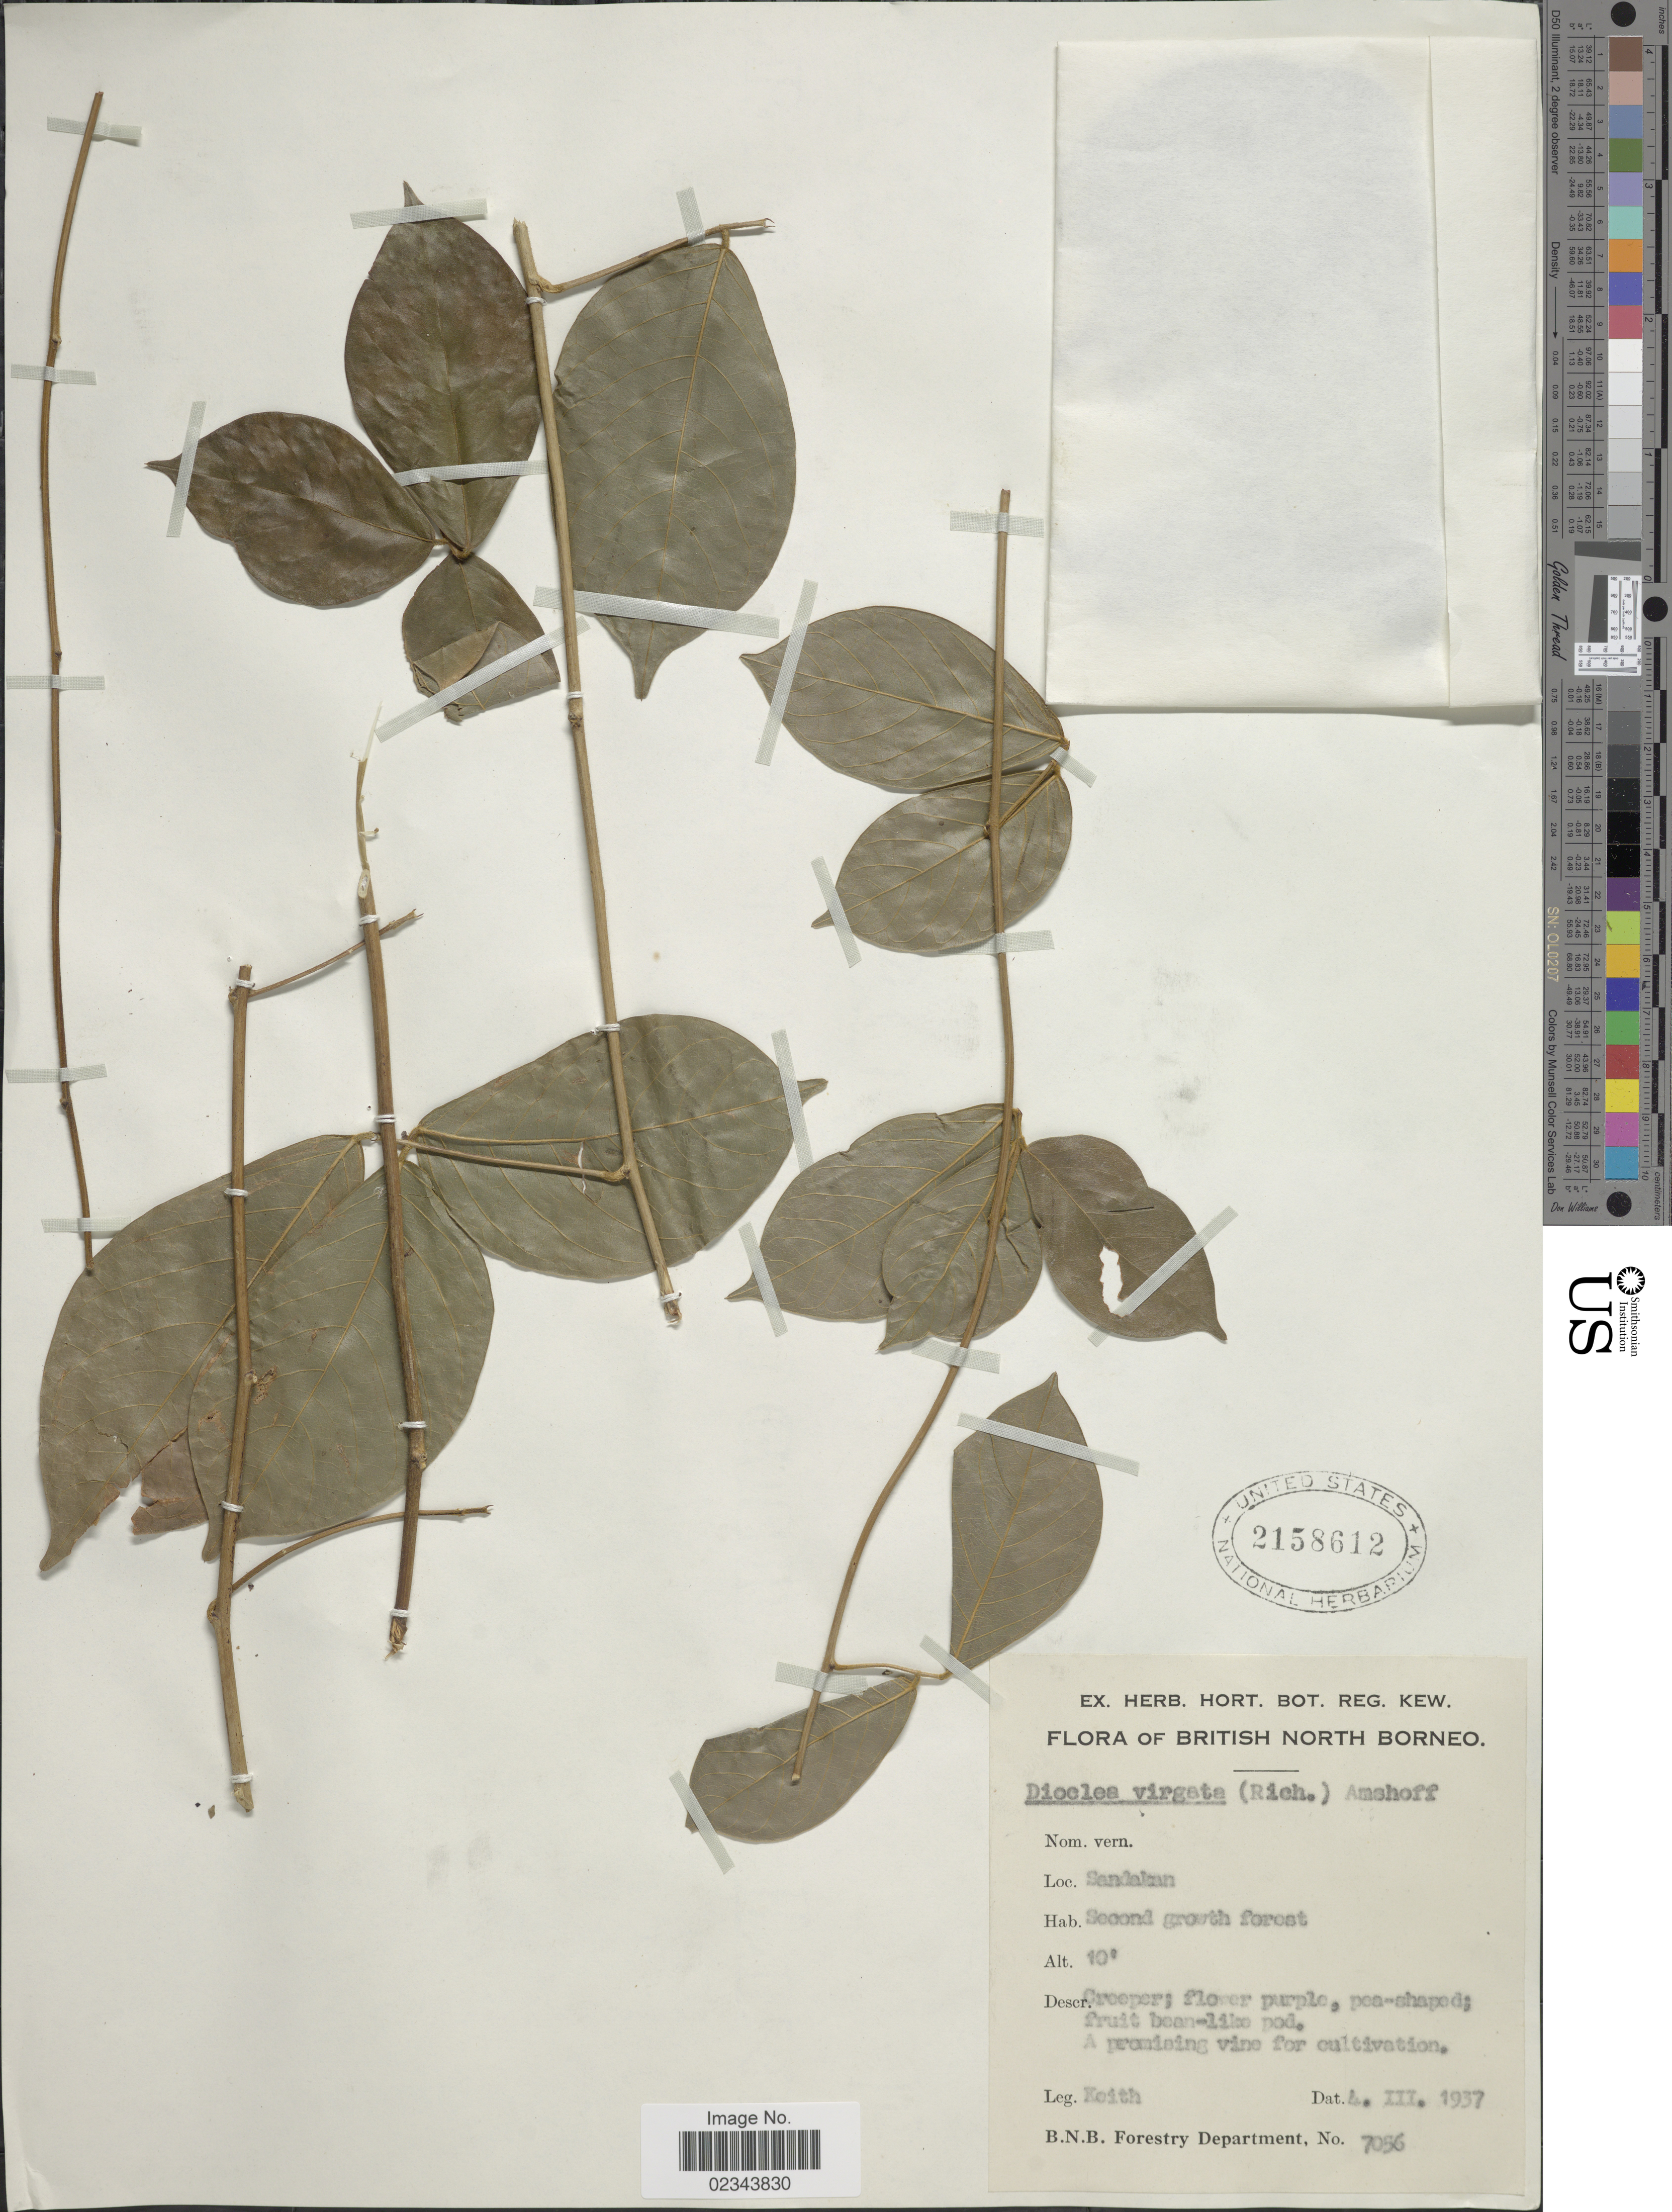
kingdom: Plantae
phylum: Tracheophyta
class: Magnoliopsida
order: Fabales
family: Fabaceae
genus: Dioclea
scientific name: Dioclea virgata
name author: (Rich.) Amshoff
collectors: -. Keith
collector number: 7056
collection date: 1937-03-04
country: Malaysia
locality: British North Borneo. Sandakan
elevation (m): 3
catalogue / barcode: US 2158612